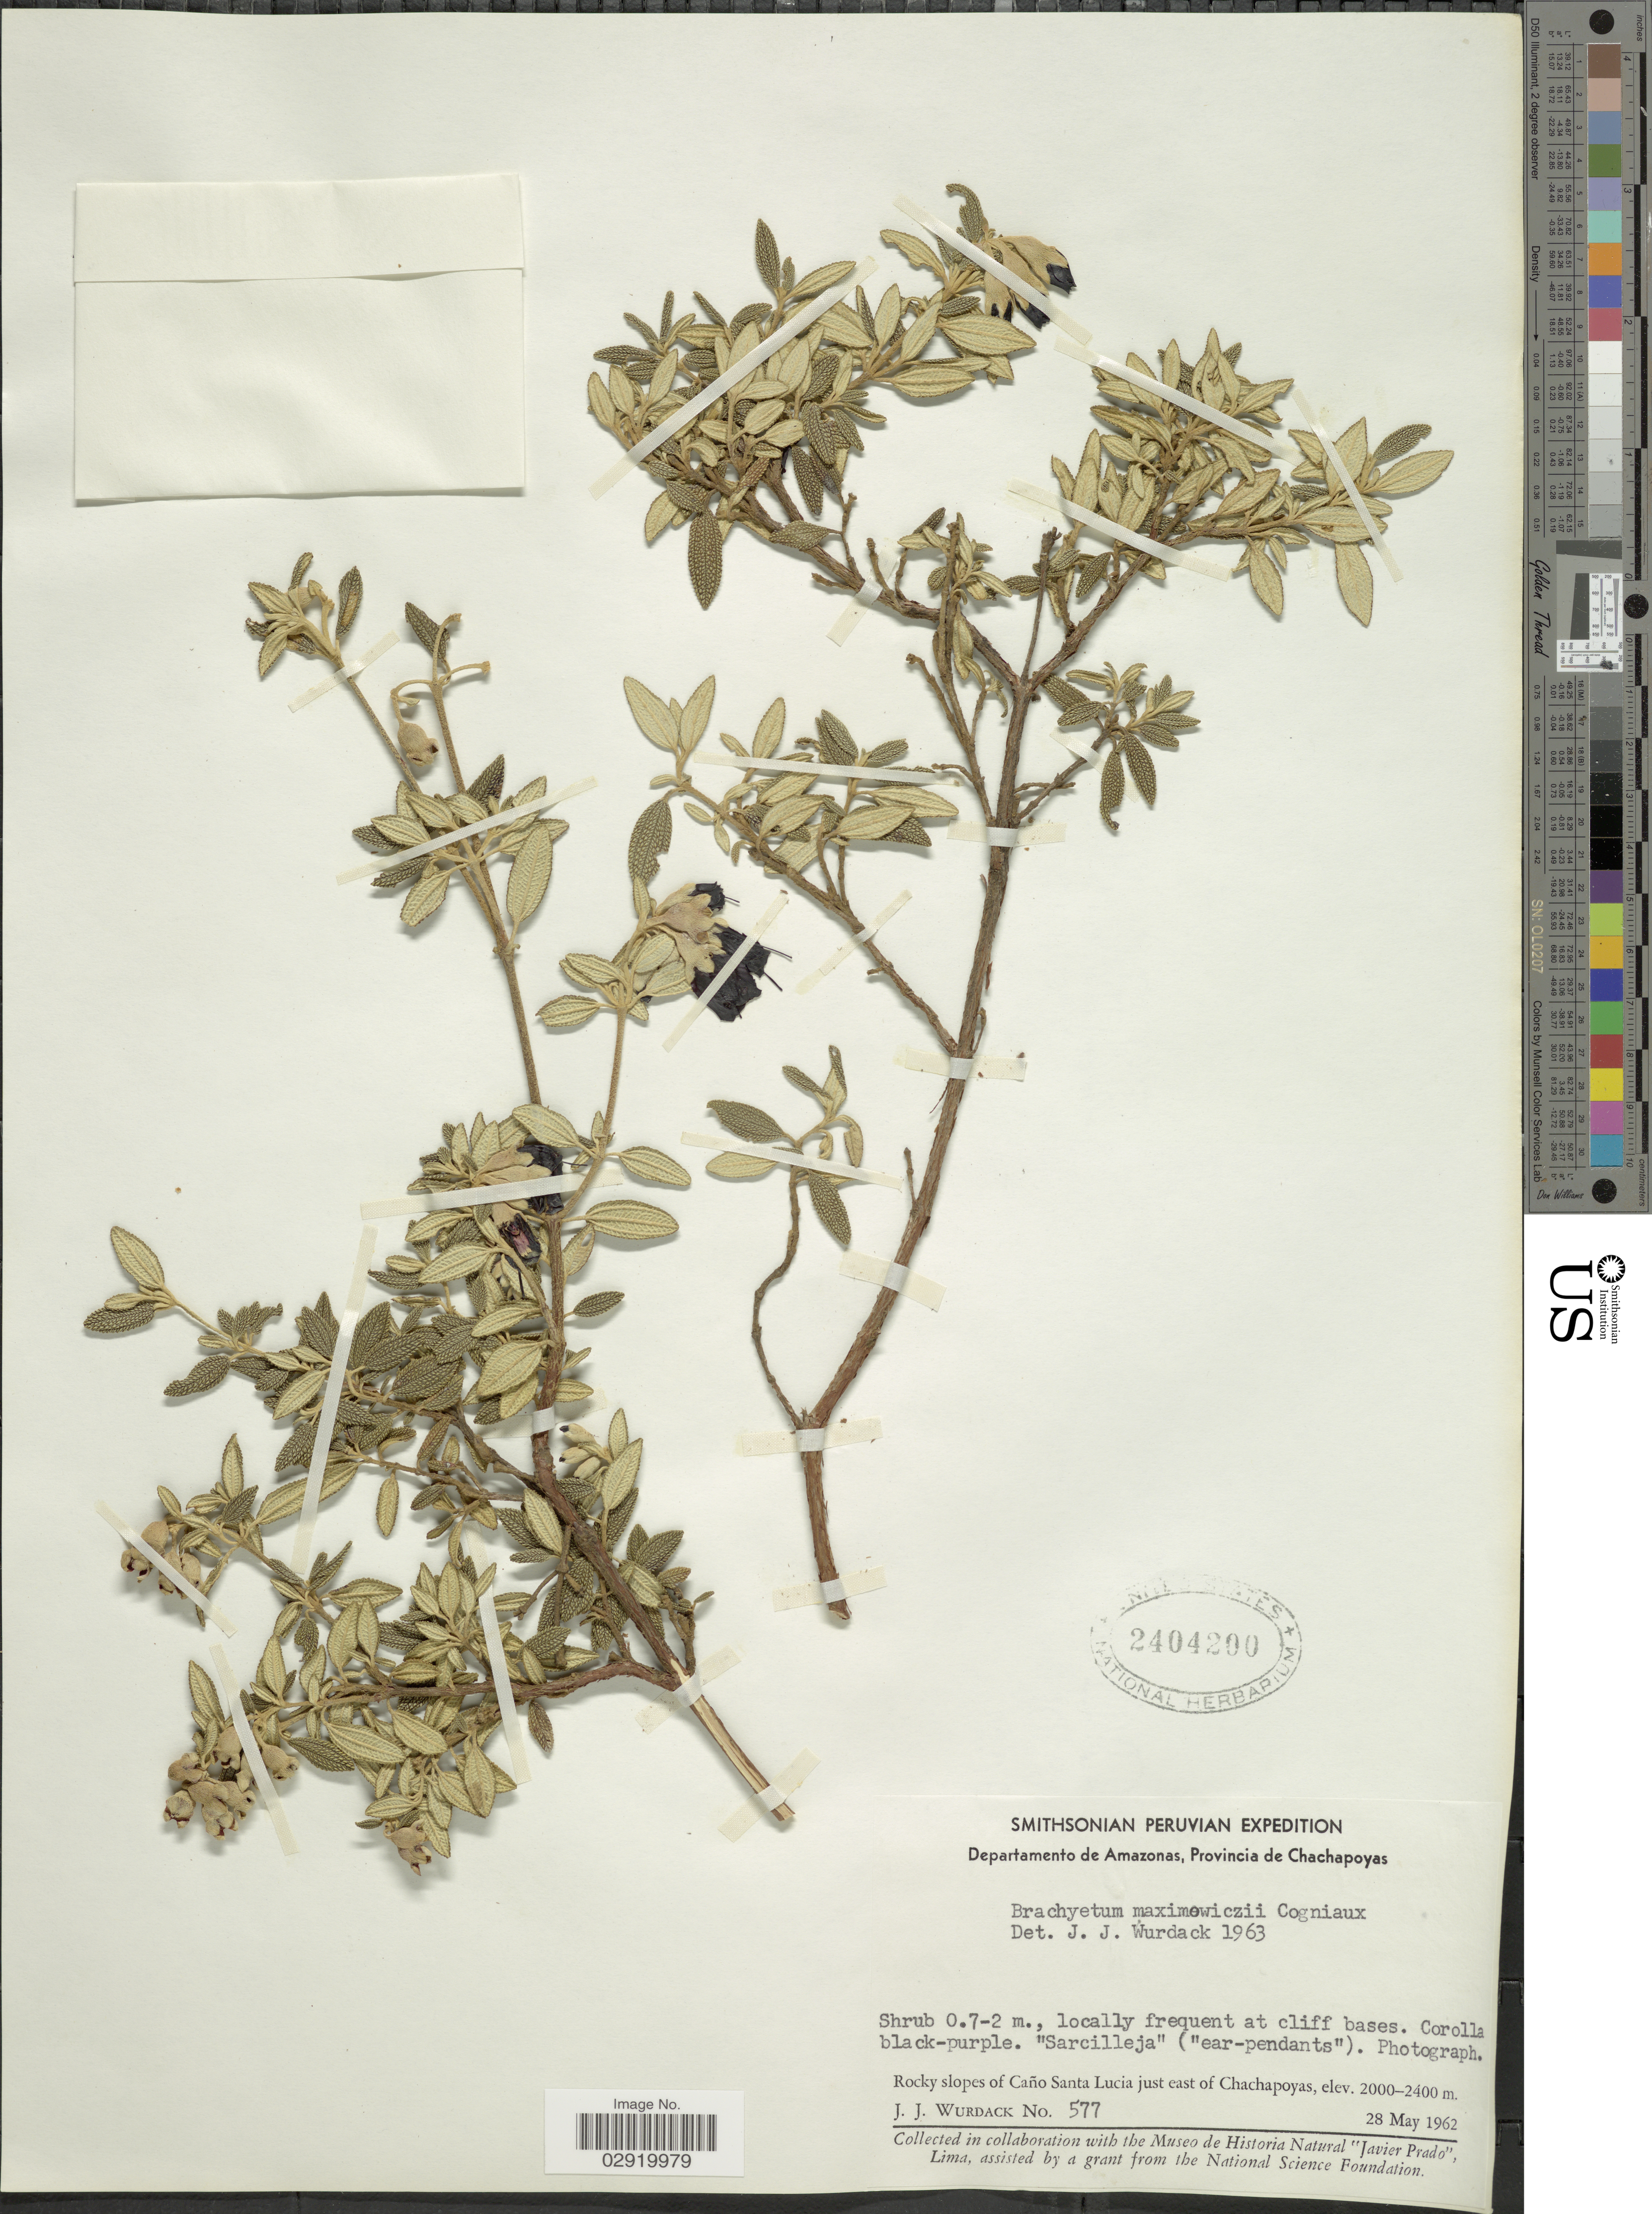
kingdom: Plantae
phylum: Tracheophyta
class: Magnoliopsida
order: Myrtales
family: Melastomataceae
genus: Brachyotum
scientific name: Brachyotum maximowiczii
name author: Cogn.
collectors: J. J. Wurdack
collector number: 577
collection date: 1962-05-28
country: Peru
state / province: Amazonas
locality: Departamento de Amazonas, Provincia de Chachapoyas. Rocky slopes of Caño Santa Lucia just east of Chachapoyas.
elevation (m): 2000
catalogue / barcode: US 2404200